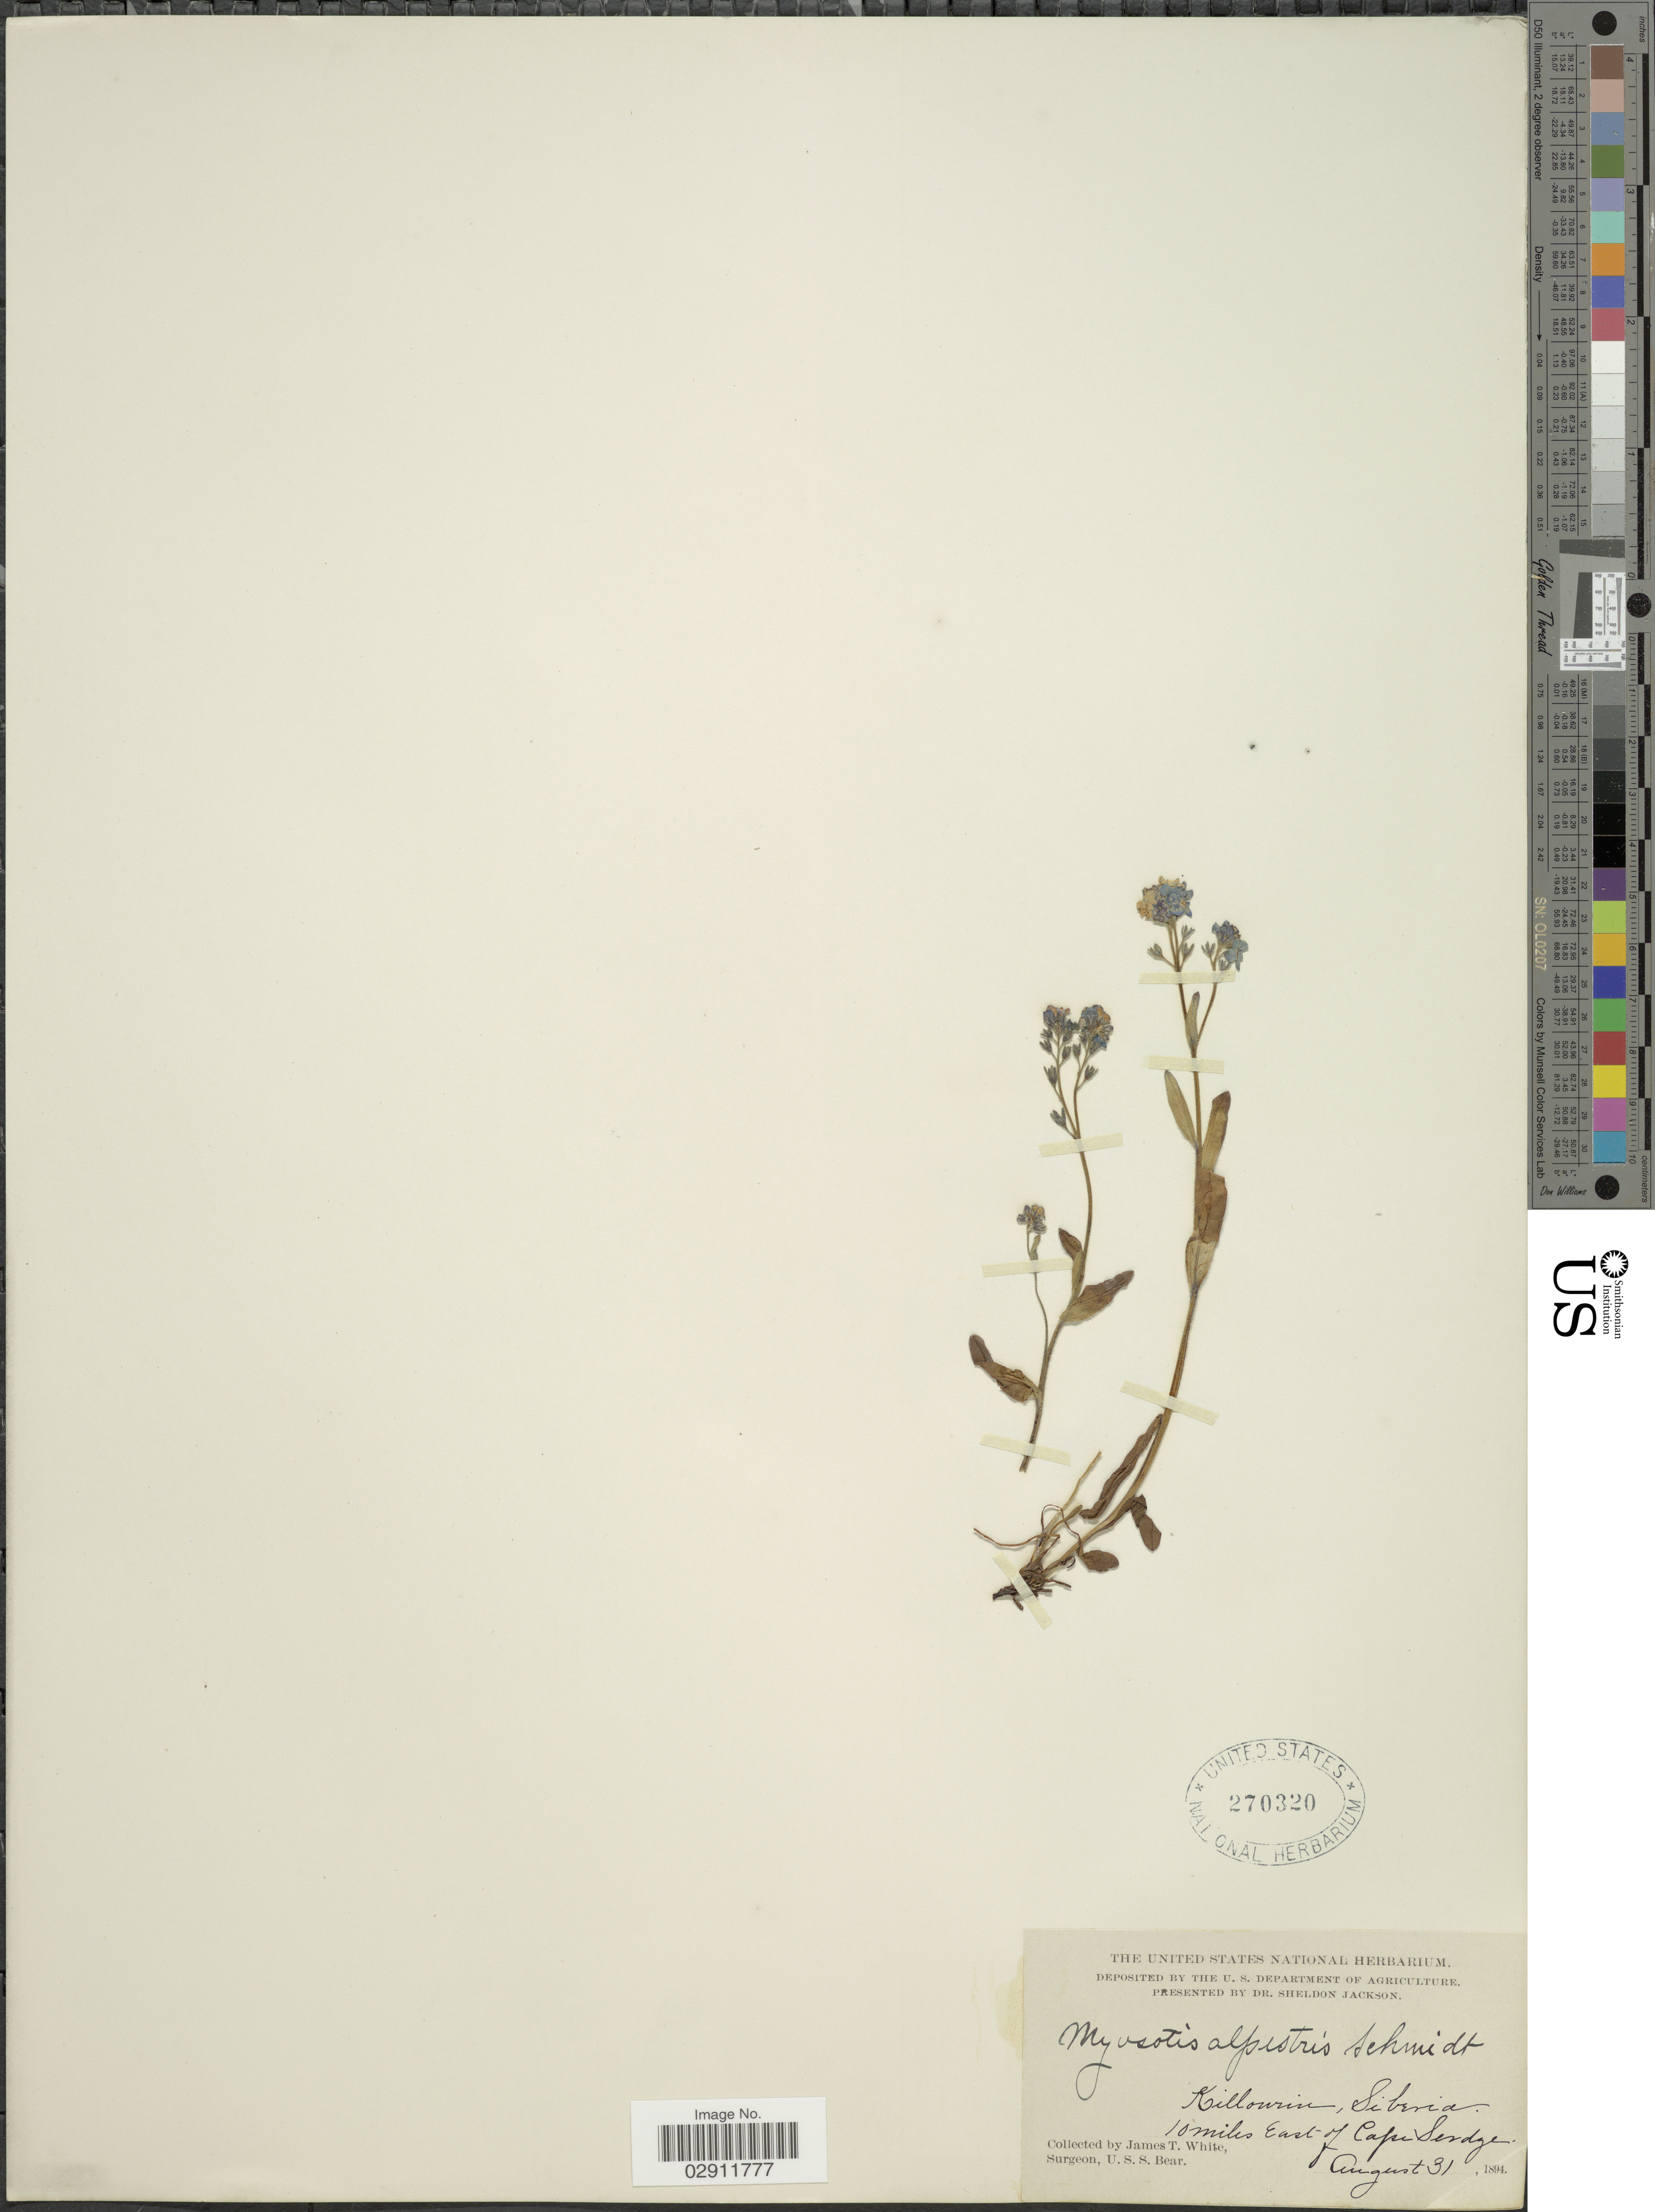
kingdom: Plantae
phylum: Tracheophyta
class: Magnoliopsida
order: Boraginales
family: Boraginaceae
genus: Myosotis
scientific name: Myosotis alpestris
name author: F.W. Schmidt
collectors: J. T. White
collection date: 1894-08-31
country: Russian Federation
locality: Killourin, Siberia, 10 miles East of Cape Serdge.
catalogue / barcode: US 270320